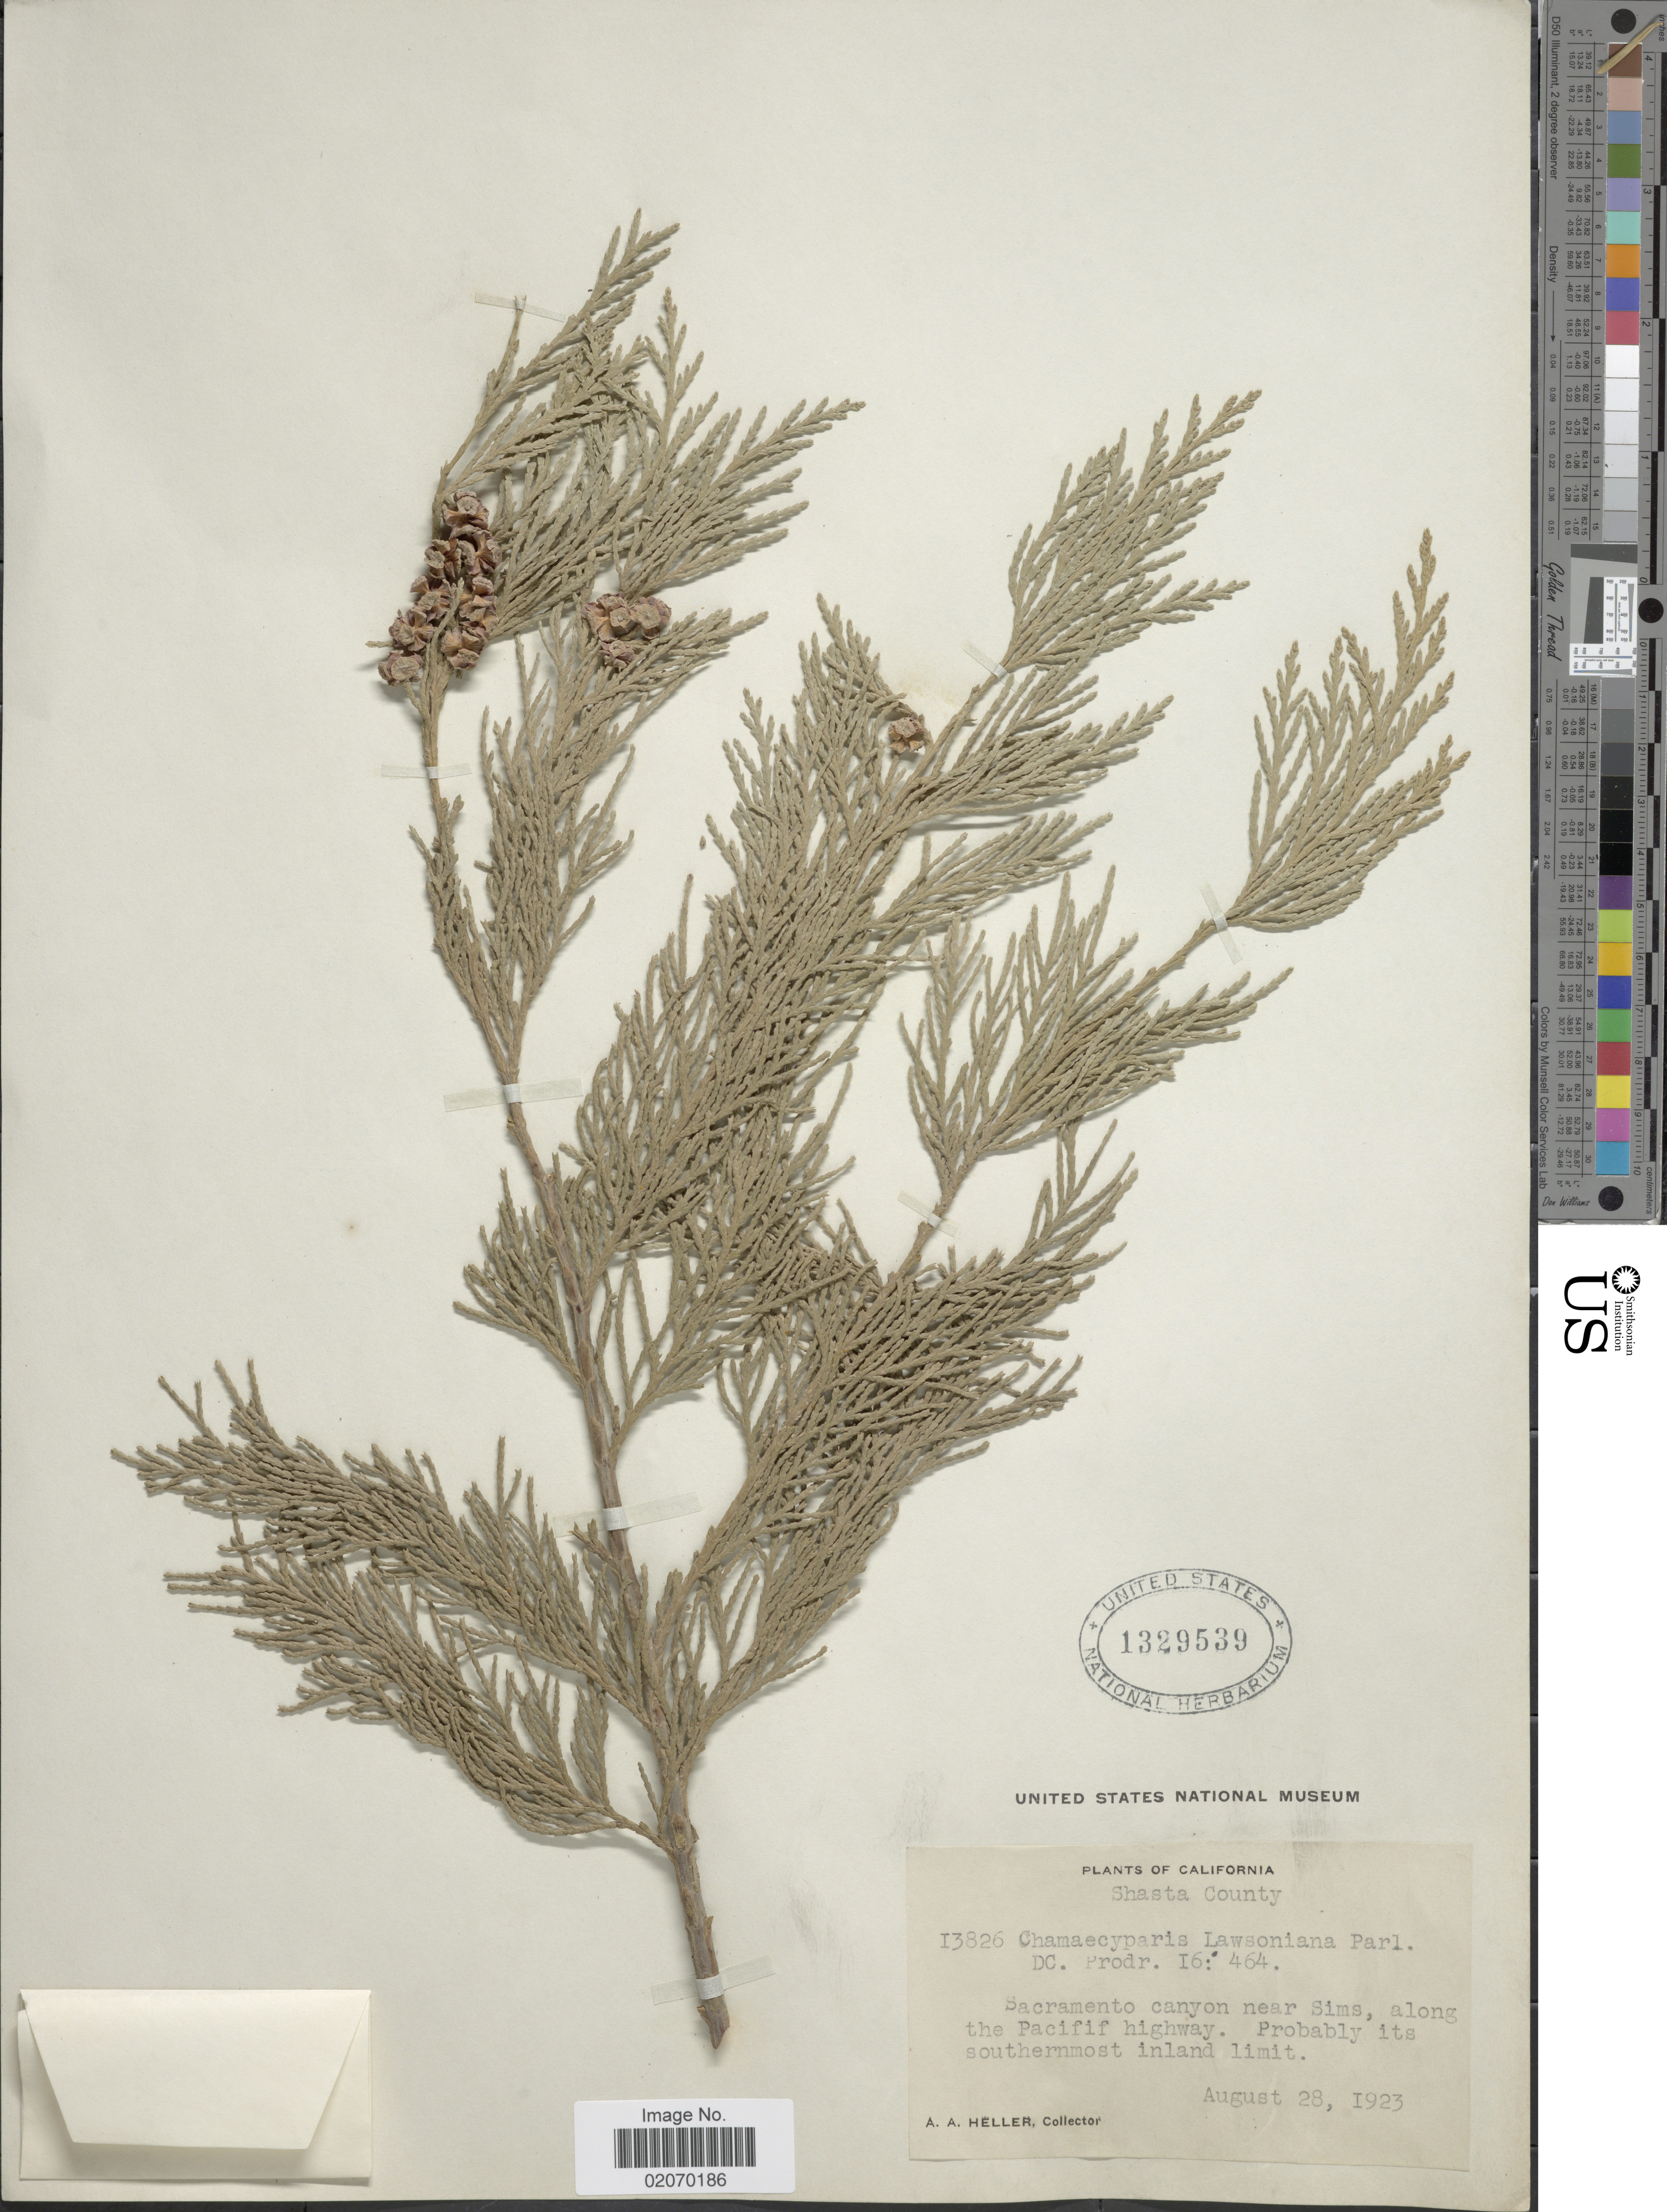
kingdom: Plantae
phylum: Tracheophyta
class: Pinopsida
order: Pinales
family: Cupressaceae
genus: Chamaecyparis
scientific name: Chamaecyparis lawsoniana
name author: (A. Murray bis) Parl.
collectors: A. A. Heller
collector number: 13826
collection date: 1923-08-28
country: United States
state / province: California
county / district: Shasta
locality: Shasta County, Sacramento canyon near Sims, along the Pacific highway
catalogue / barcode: US 1329539